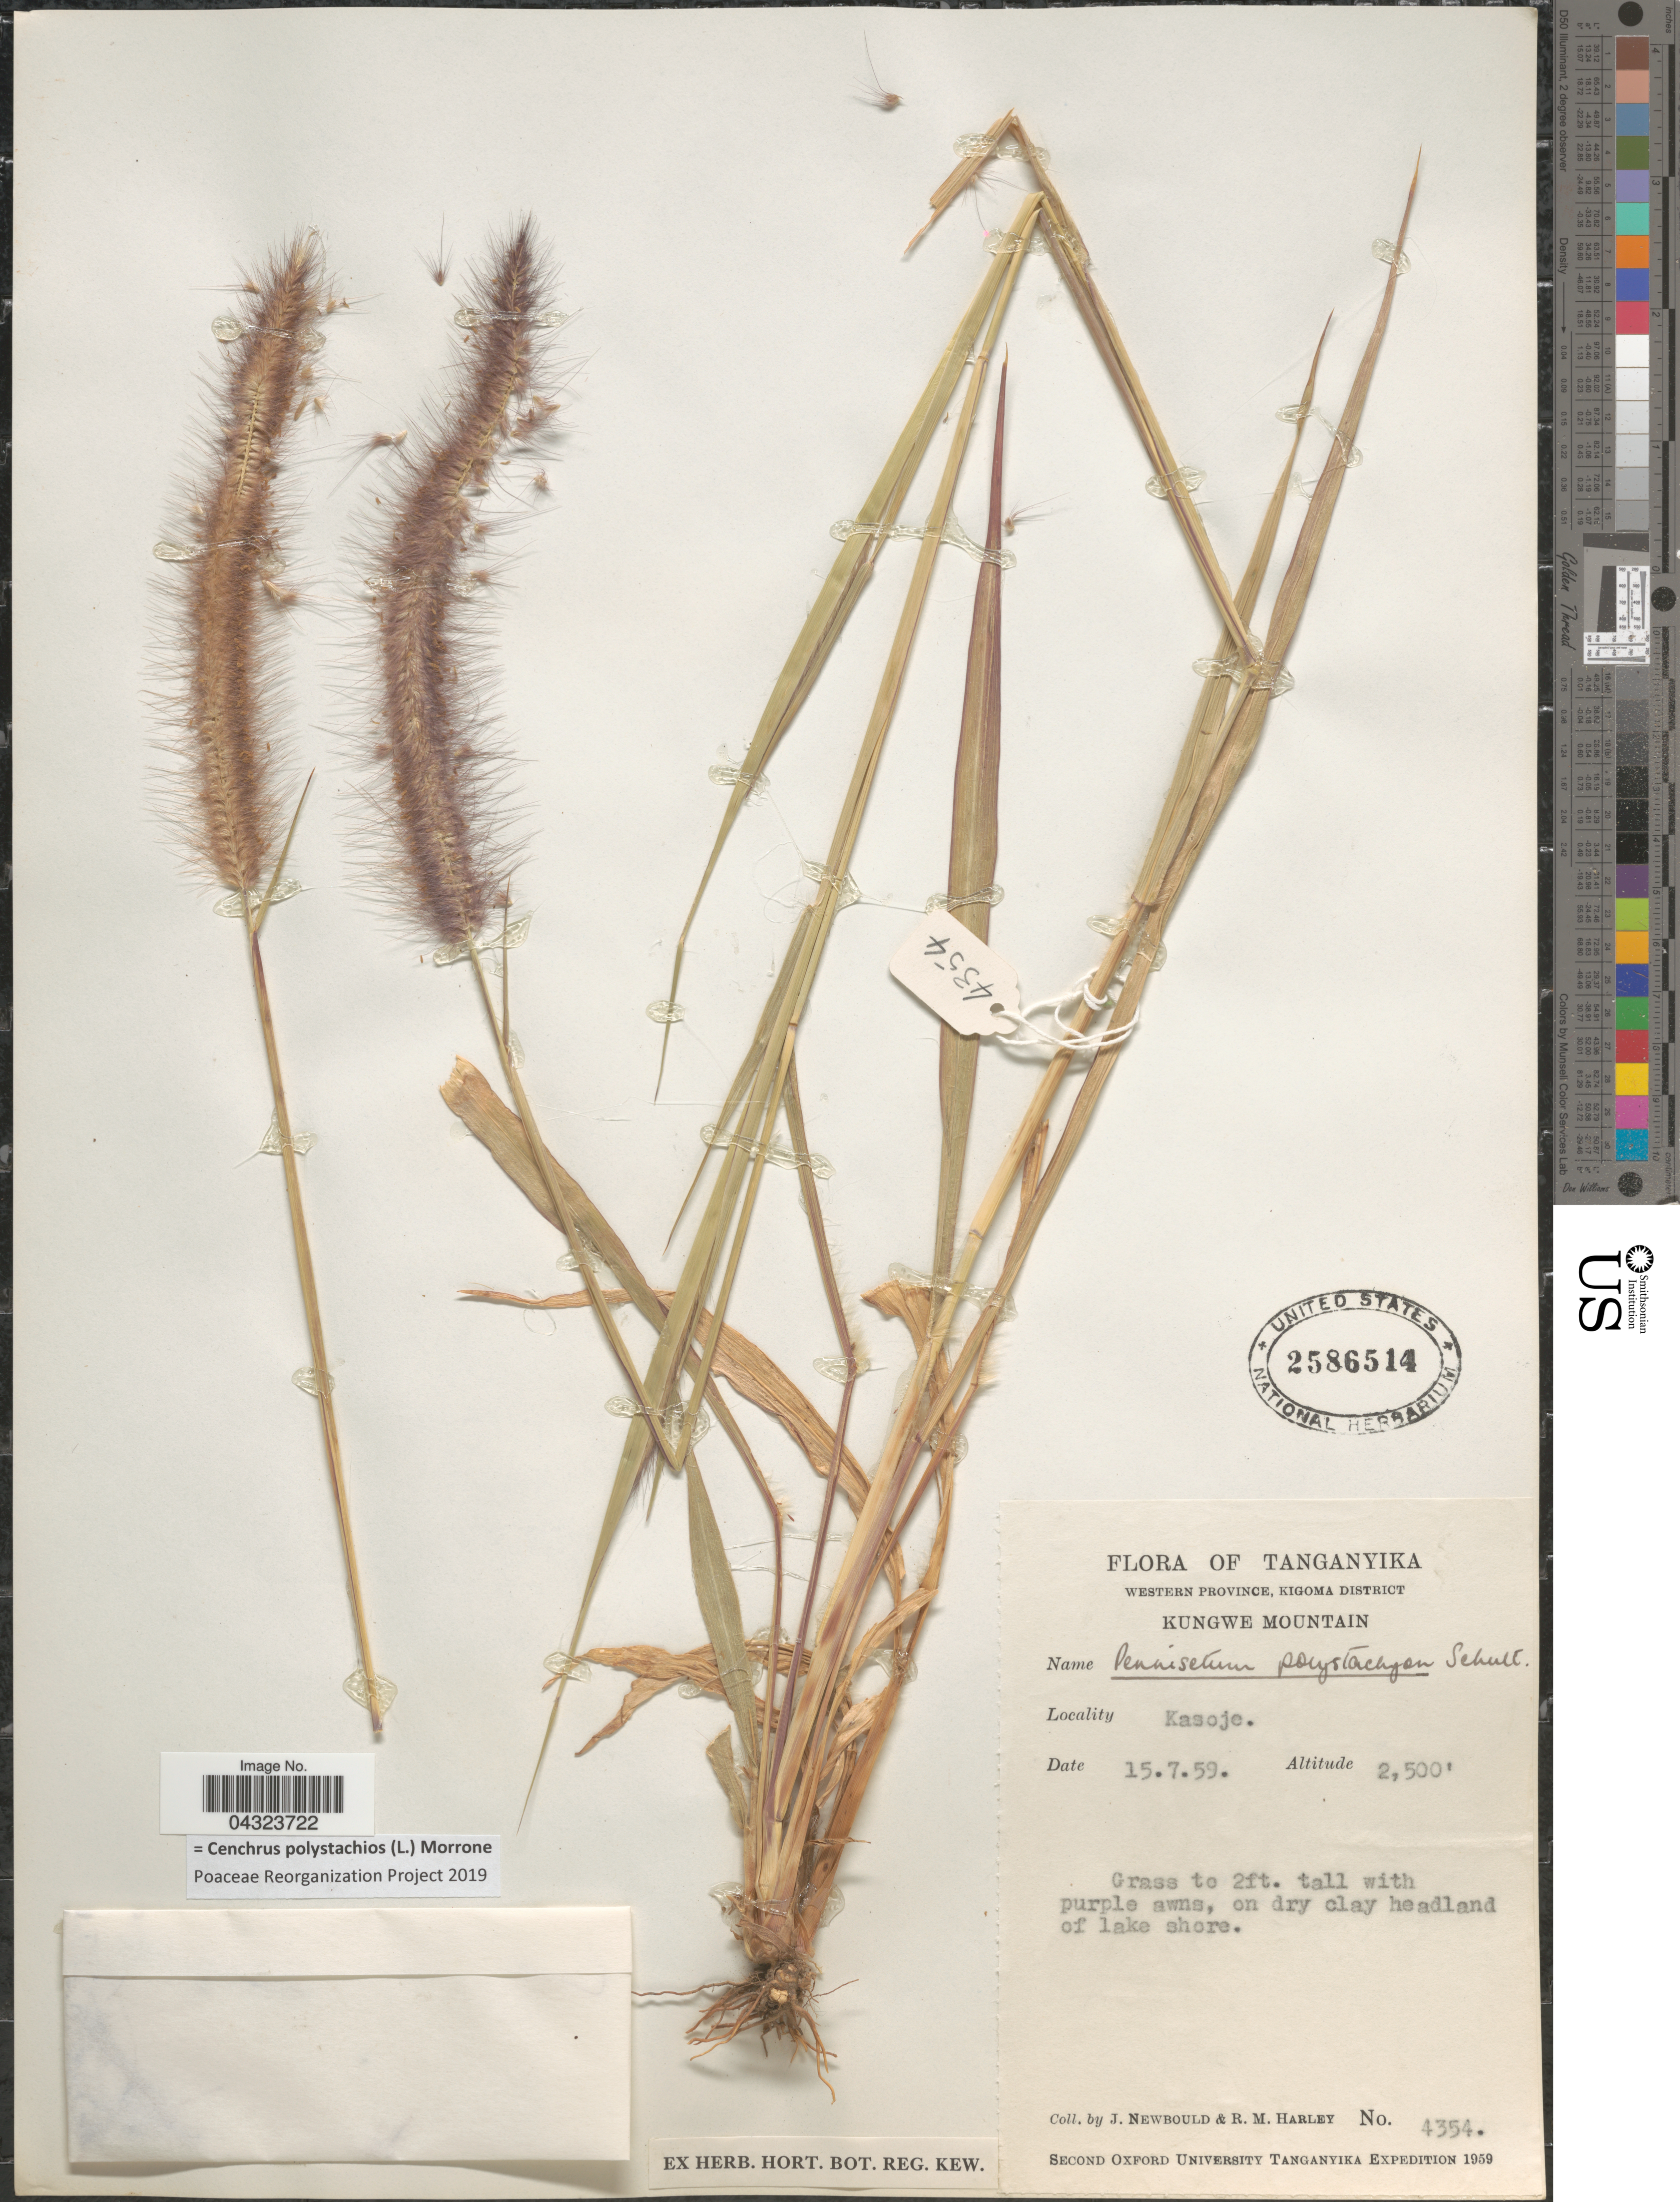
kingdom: Plantae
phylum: Tracheophyta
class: Liliopsida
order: Poales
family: Poaceae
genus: Cenchrus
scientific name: Cenchrus polystachios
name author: (L.) Morrone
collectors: J. Newbould & R. M. Harley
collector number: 4354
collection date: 1959-07-15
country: Tanzania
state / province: Kigoma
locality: Tanganyika. Western Province, Kigoma District. Kungwe Mountain. Kasoje. Second Oxford University Tangayika Expedition 1959.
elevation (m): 762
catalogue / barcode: US 2586514